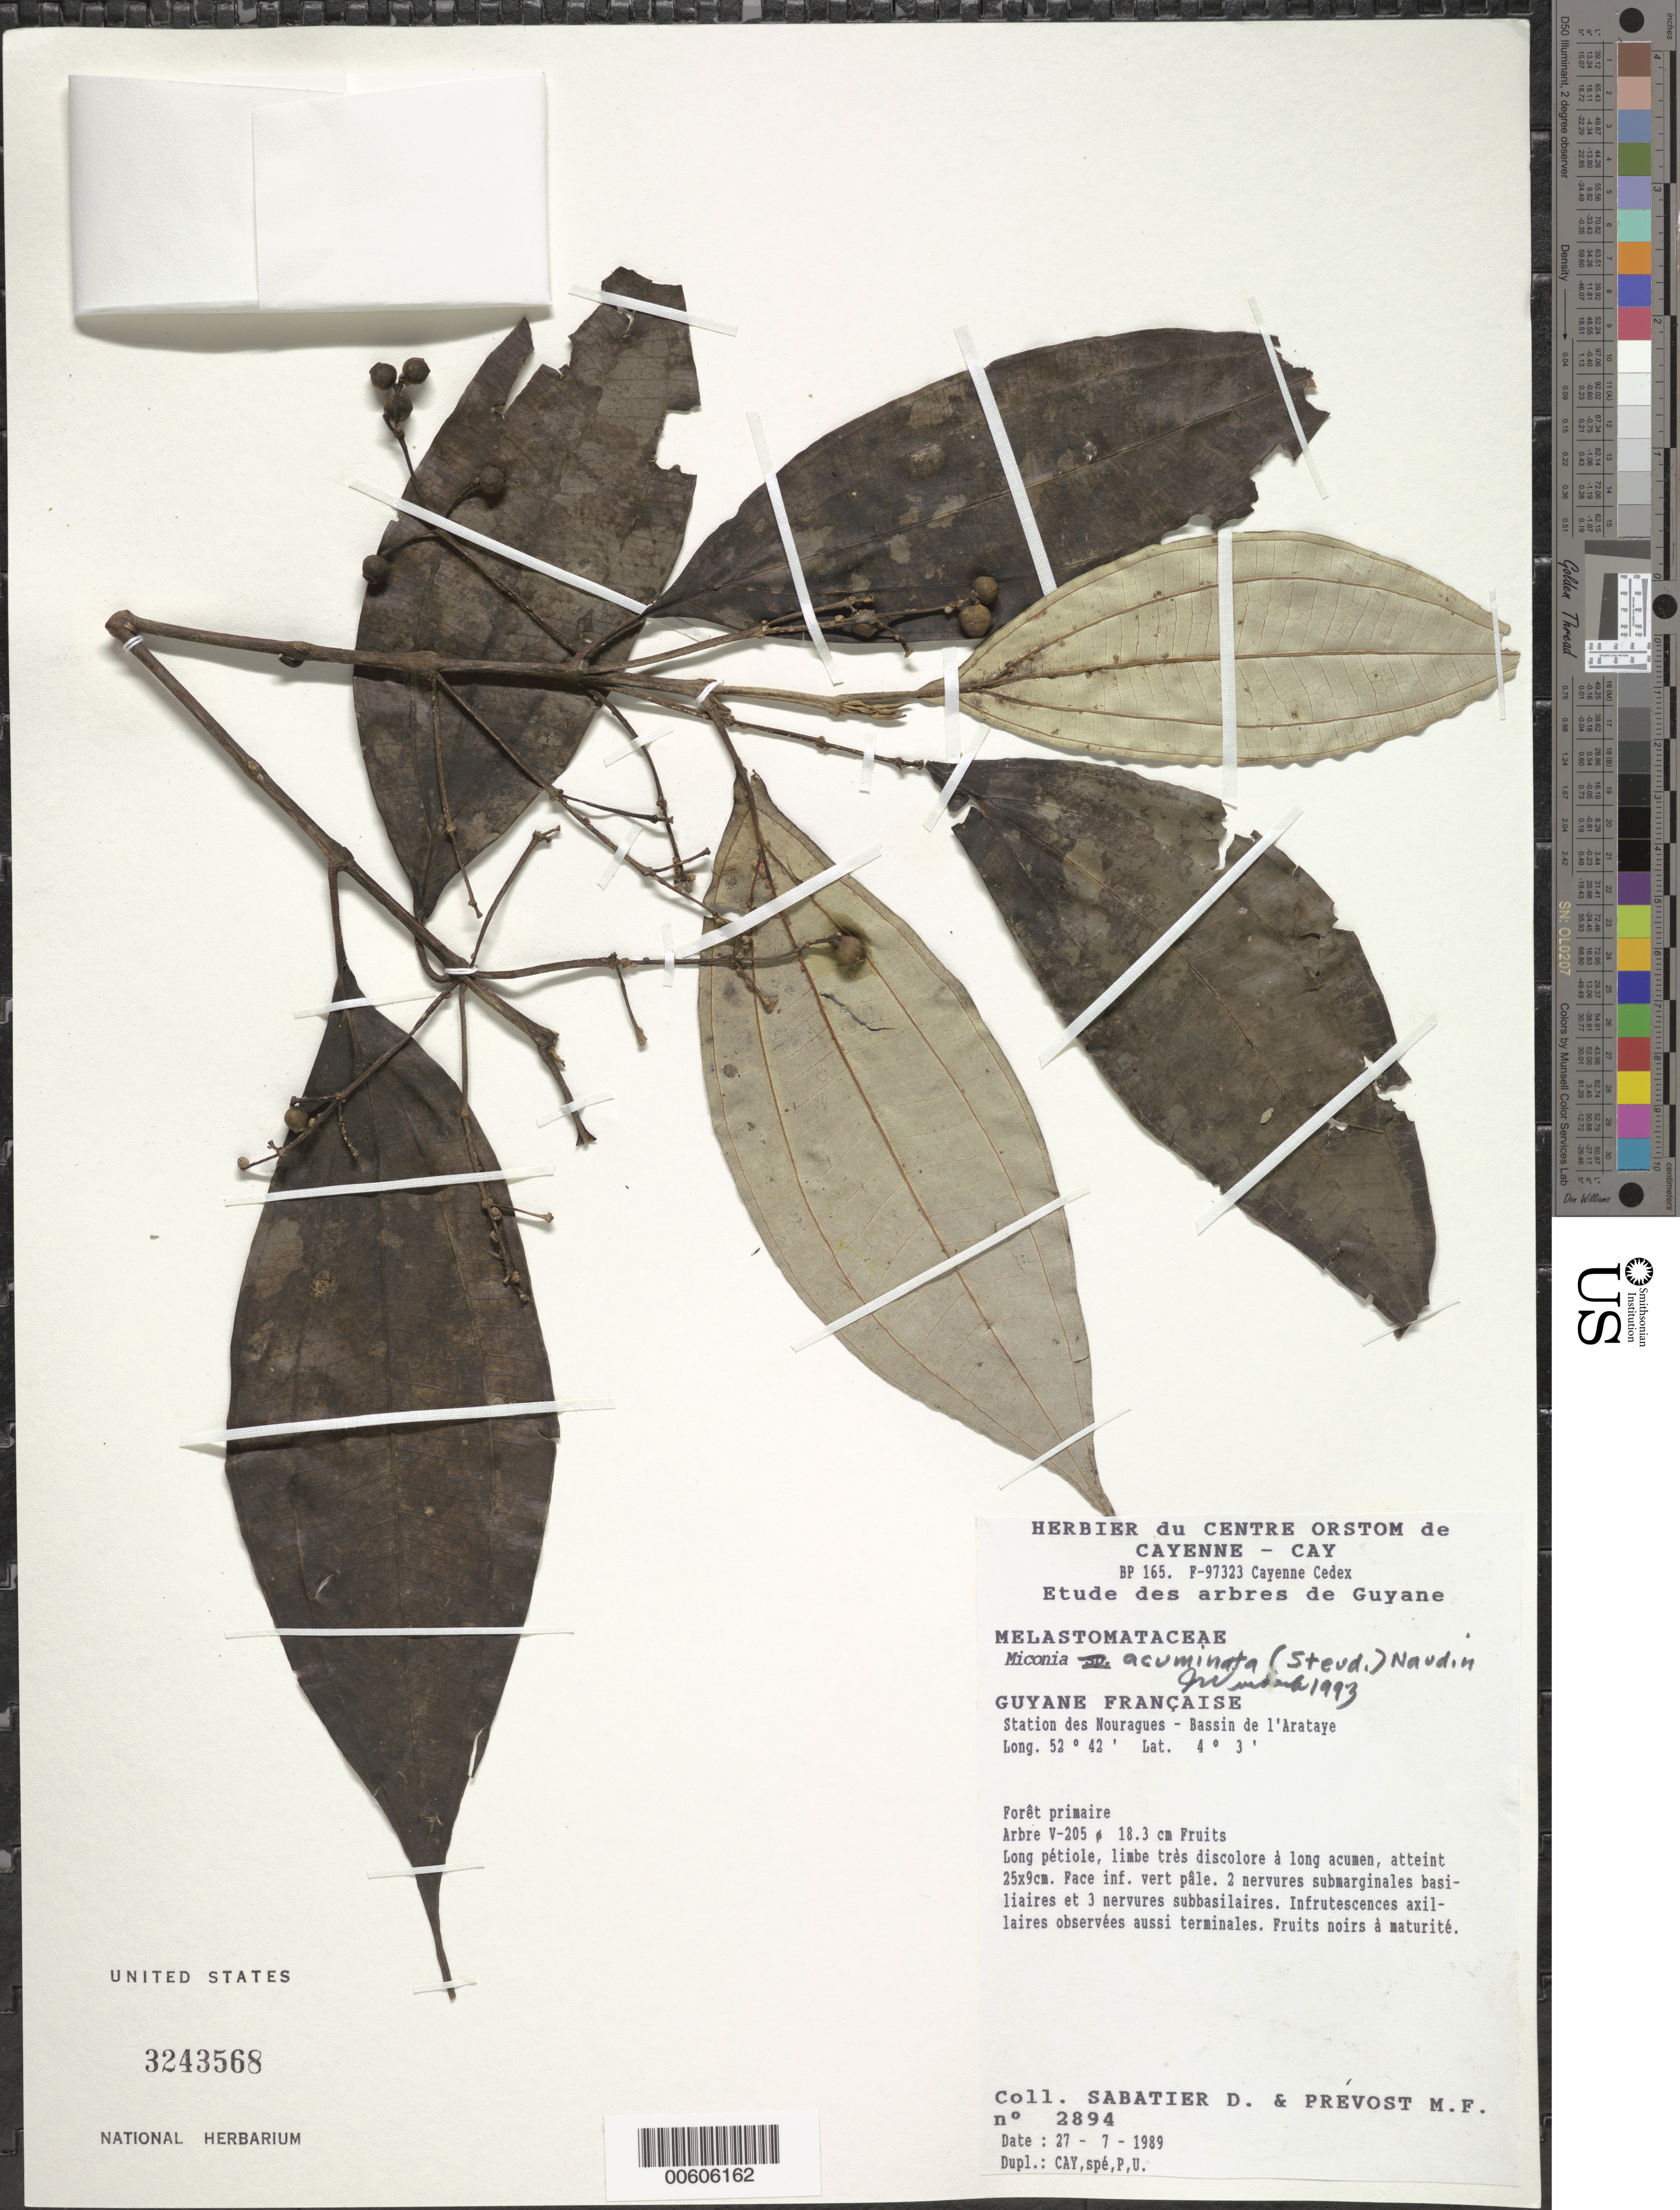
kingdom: Plantae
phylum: Tracheophyta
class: Magnoliopsida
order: Myrtales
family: Melastomataceae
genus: Miconia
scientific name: Miconia acuminata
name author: (Steud.) Naudin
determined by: Wurdack, John J., (US), US (UNITED STATES)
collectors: D. Sabatier & M.-F. Prévost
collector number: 2894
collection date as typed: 27-Jul-89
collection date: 1989-07-27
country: French Guiana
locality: Station des Nouragues, Bassin de l'Approuague, Arataye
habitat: Primary forest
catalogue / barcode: US 3243568